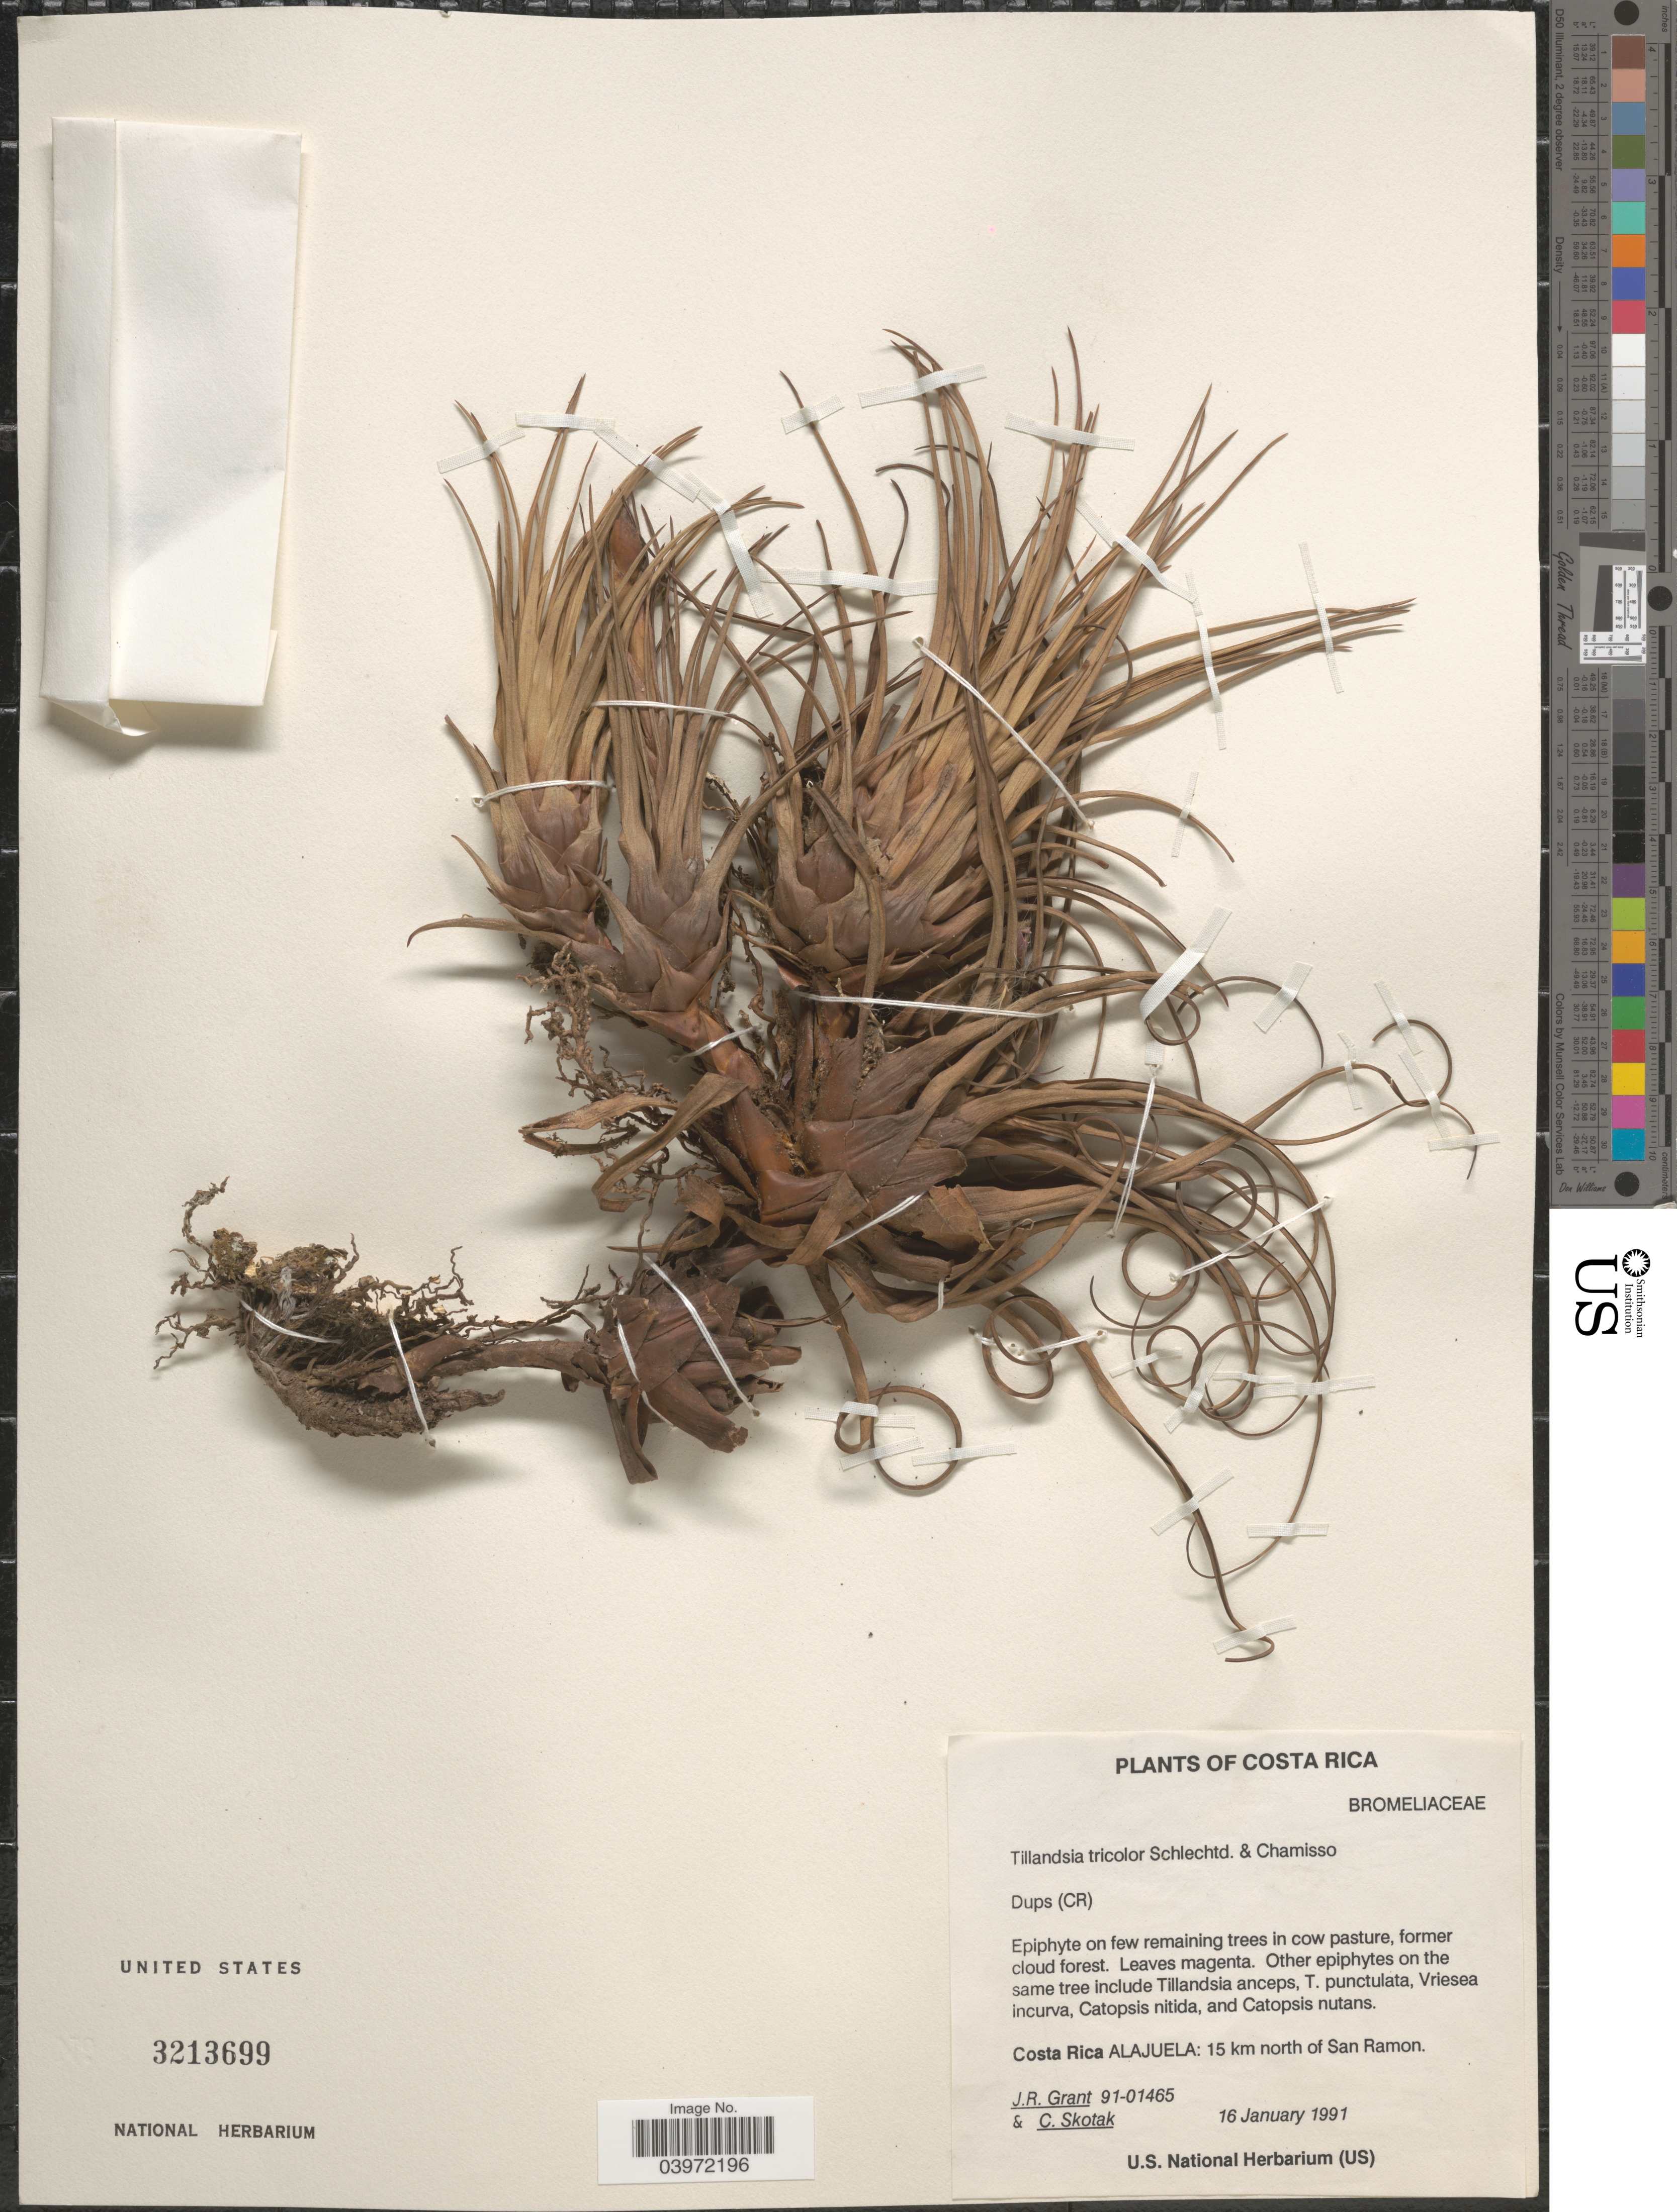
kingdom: Plantae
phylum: Tracheophyta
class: Liliopsida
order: Poales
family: Bromeliaceae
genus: Tillandsia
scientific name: Tillandsia tricolor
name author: Schltdl. & Cham.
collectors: J. Grant & C. Skotak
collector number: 91-01465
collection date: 1991-01-16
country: Costa Rica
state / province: Alajuela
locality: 15 km north of San Ramon.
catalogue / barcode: US 3213699